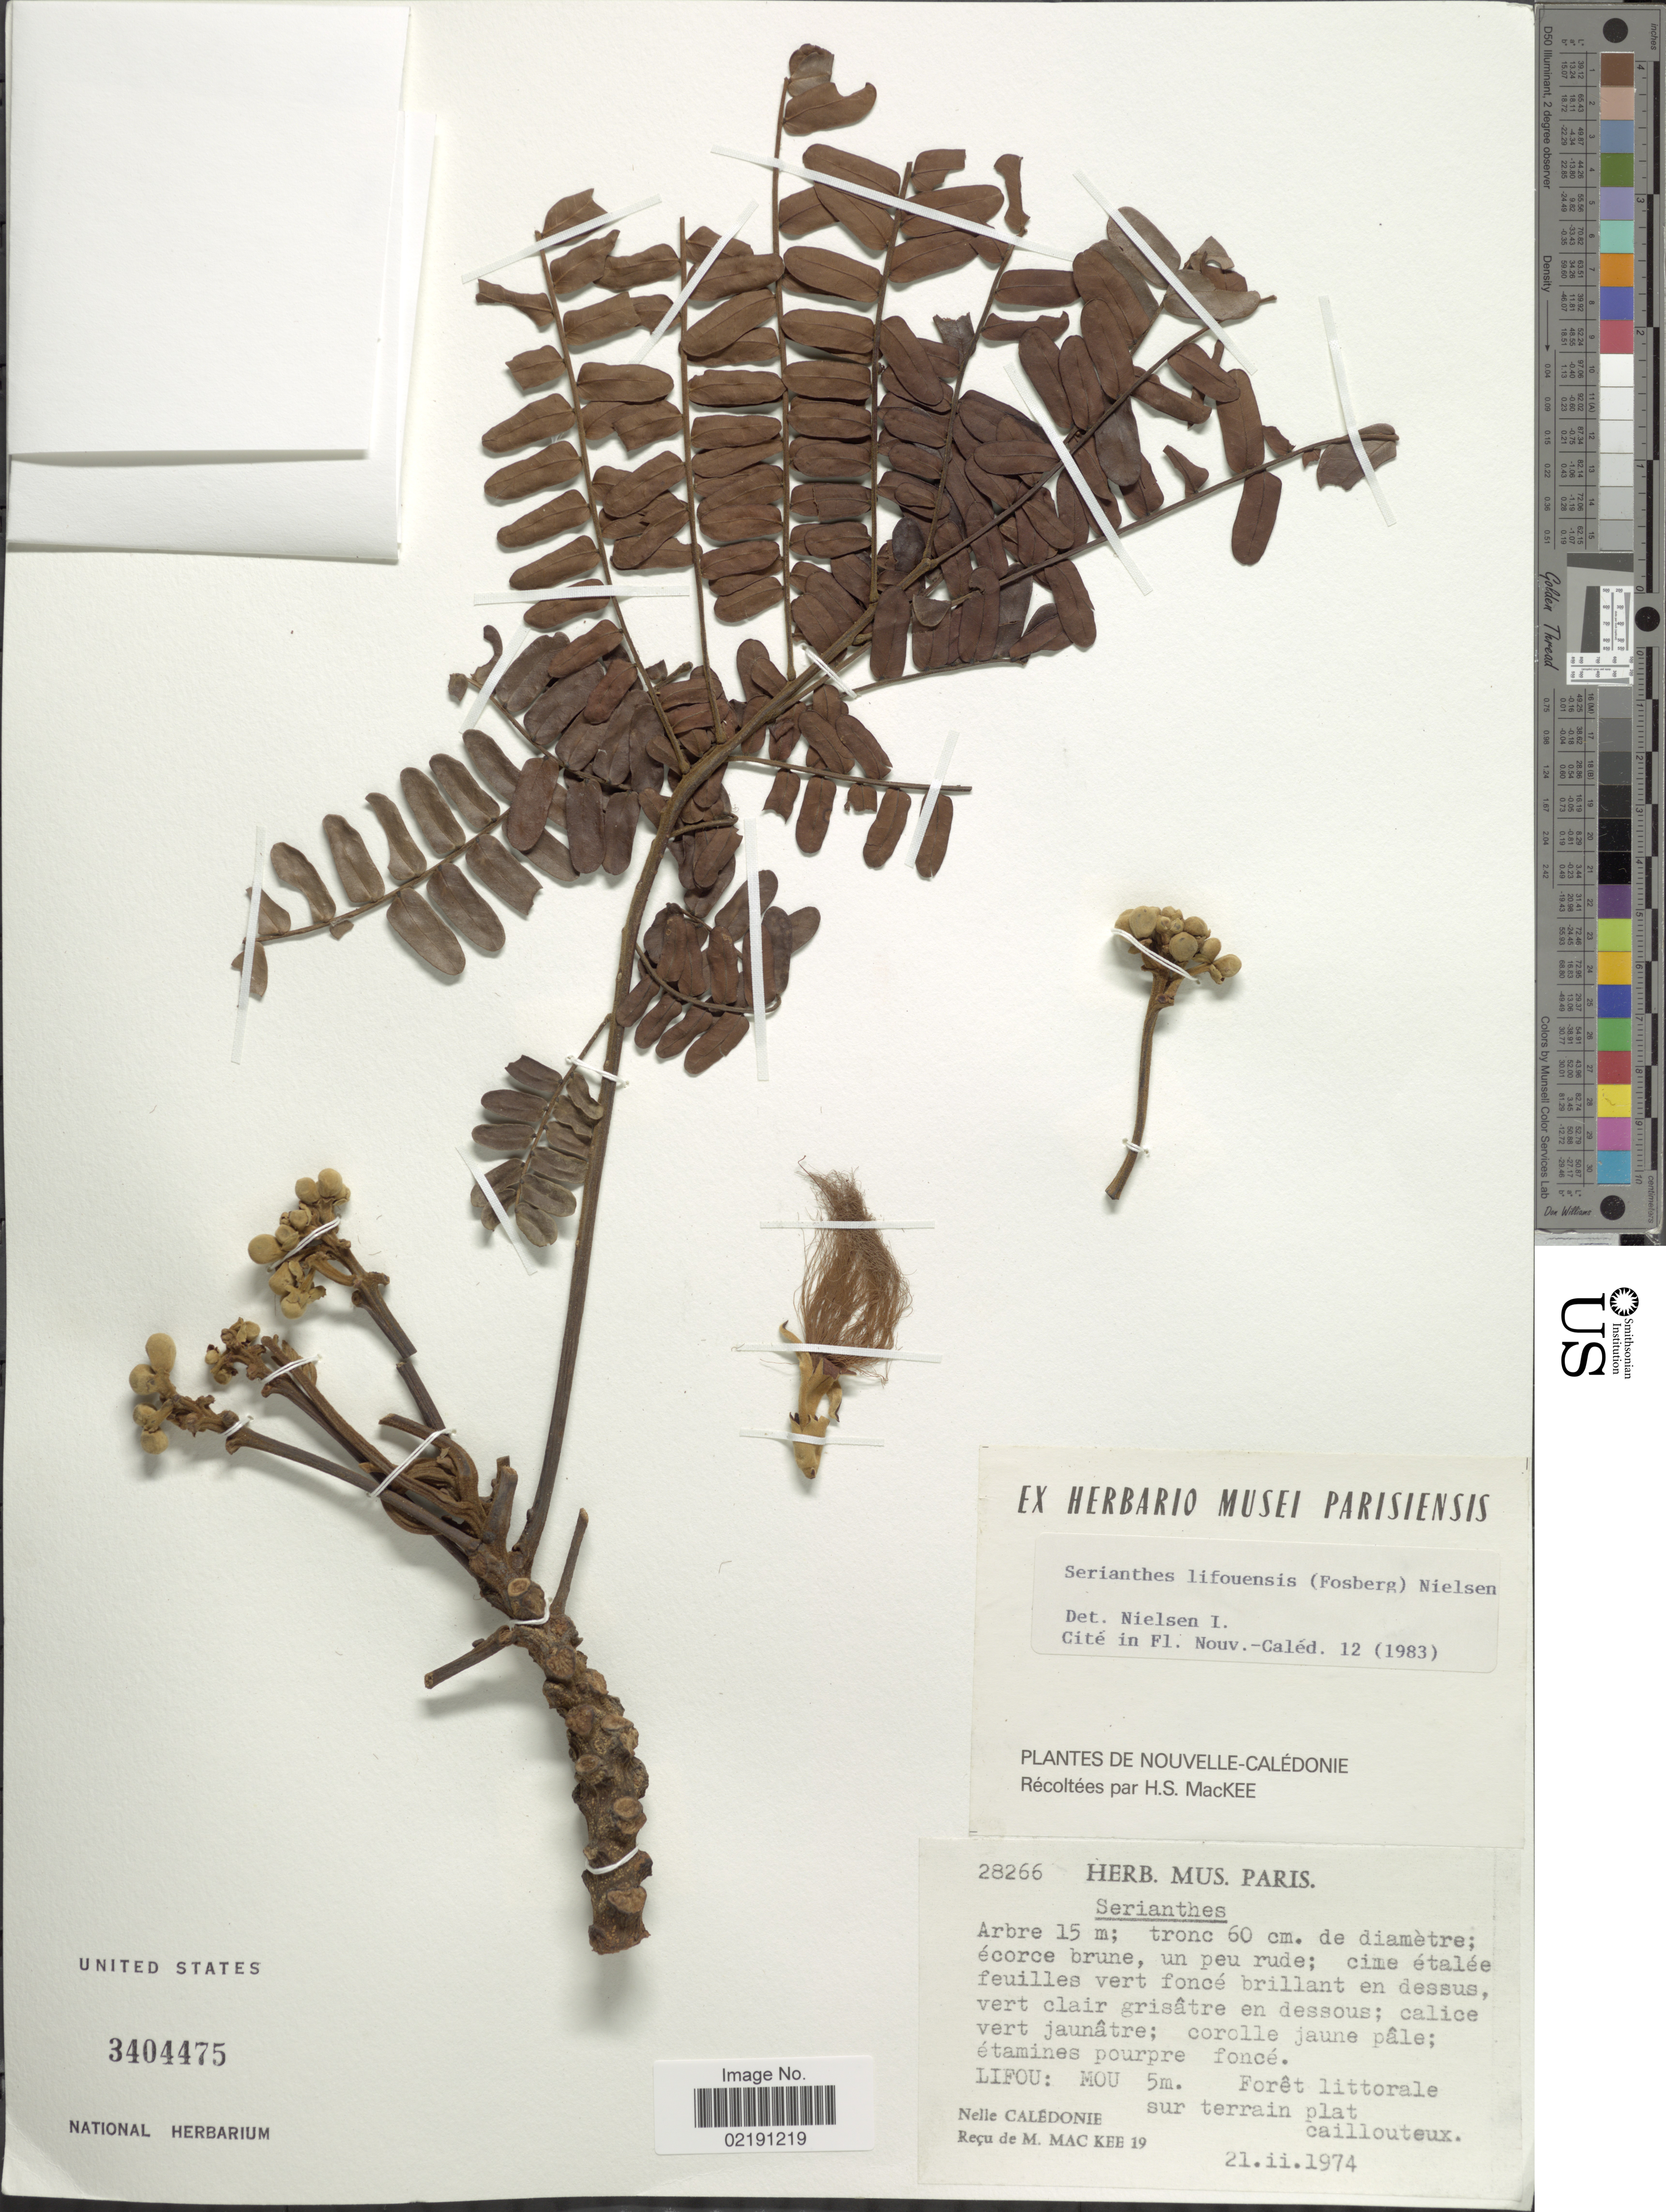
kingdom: Plantae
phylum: Tracheophyta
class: Magnoliopsida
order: Fabales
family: Fabaceae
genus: Serianthes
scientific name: Serianthes lifouensis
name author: (Fosberg) I.C. Nielsen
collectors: H. Mackee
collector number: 28266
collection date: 1974-02-21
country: New Caledonia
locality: Lifou: Mou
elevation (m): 5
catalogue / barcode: US 3404475